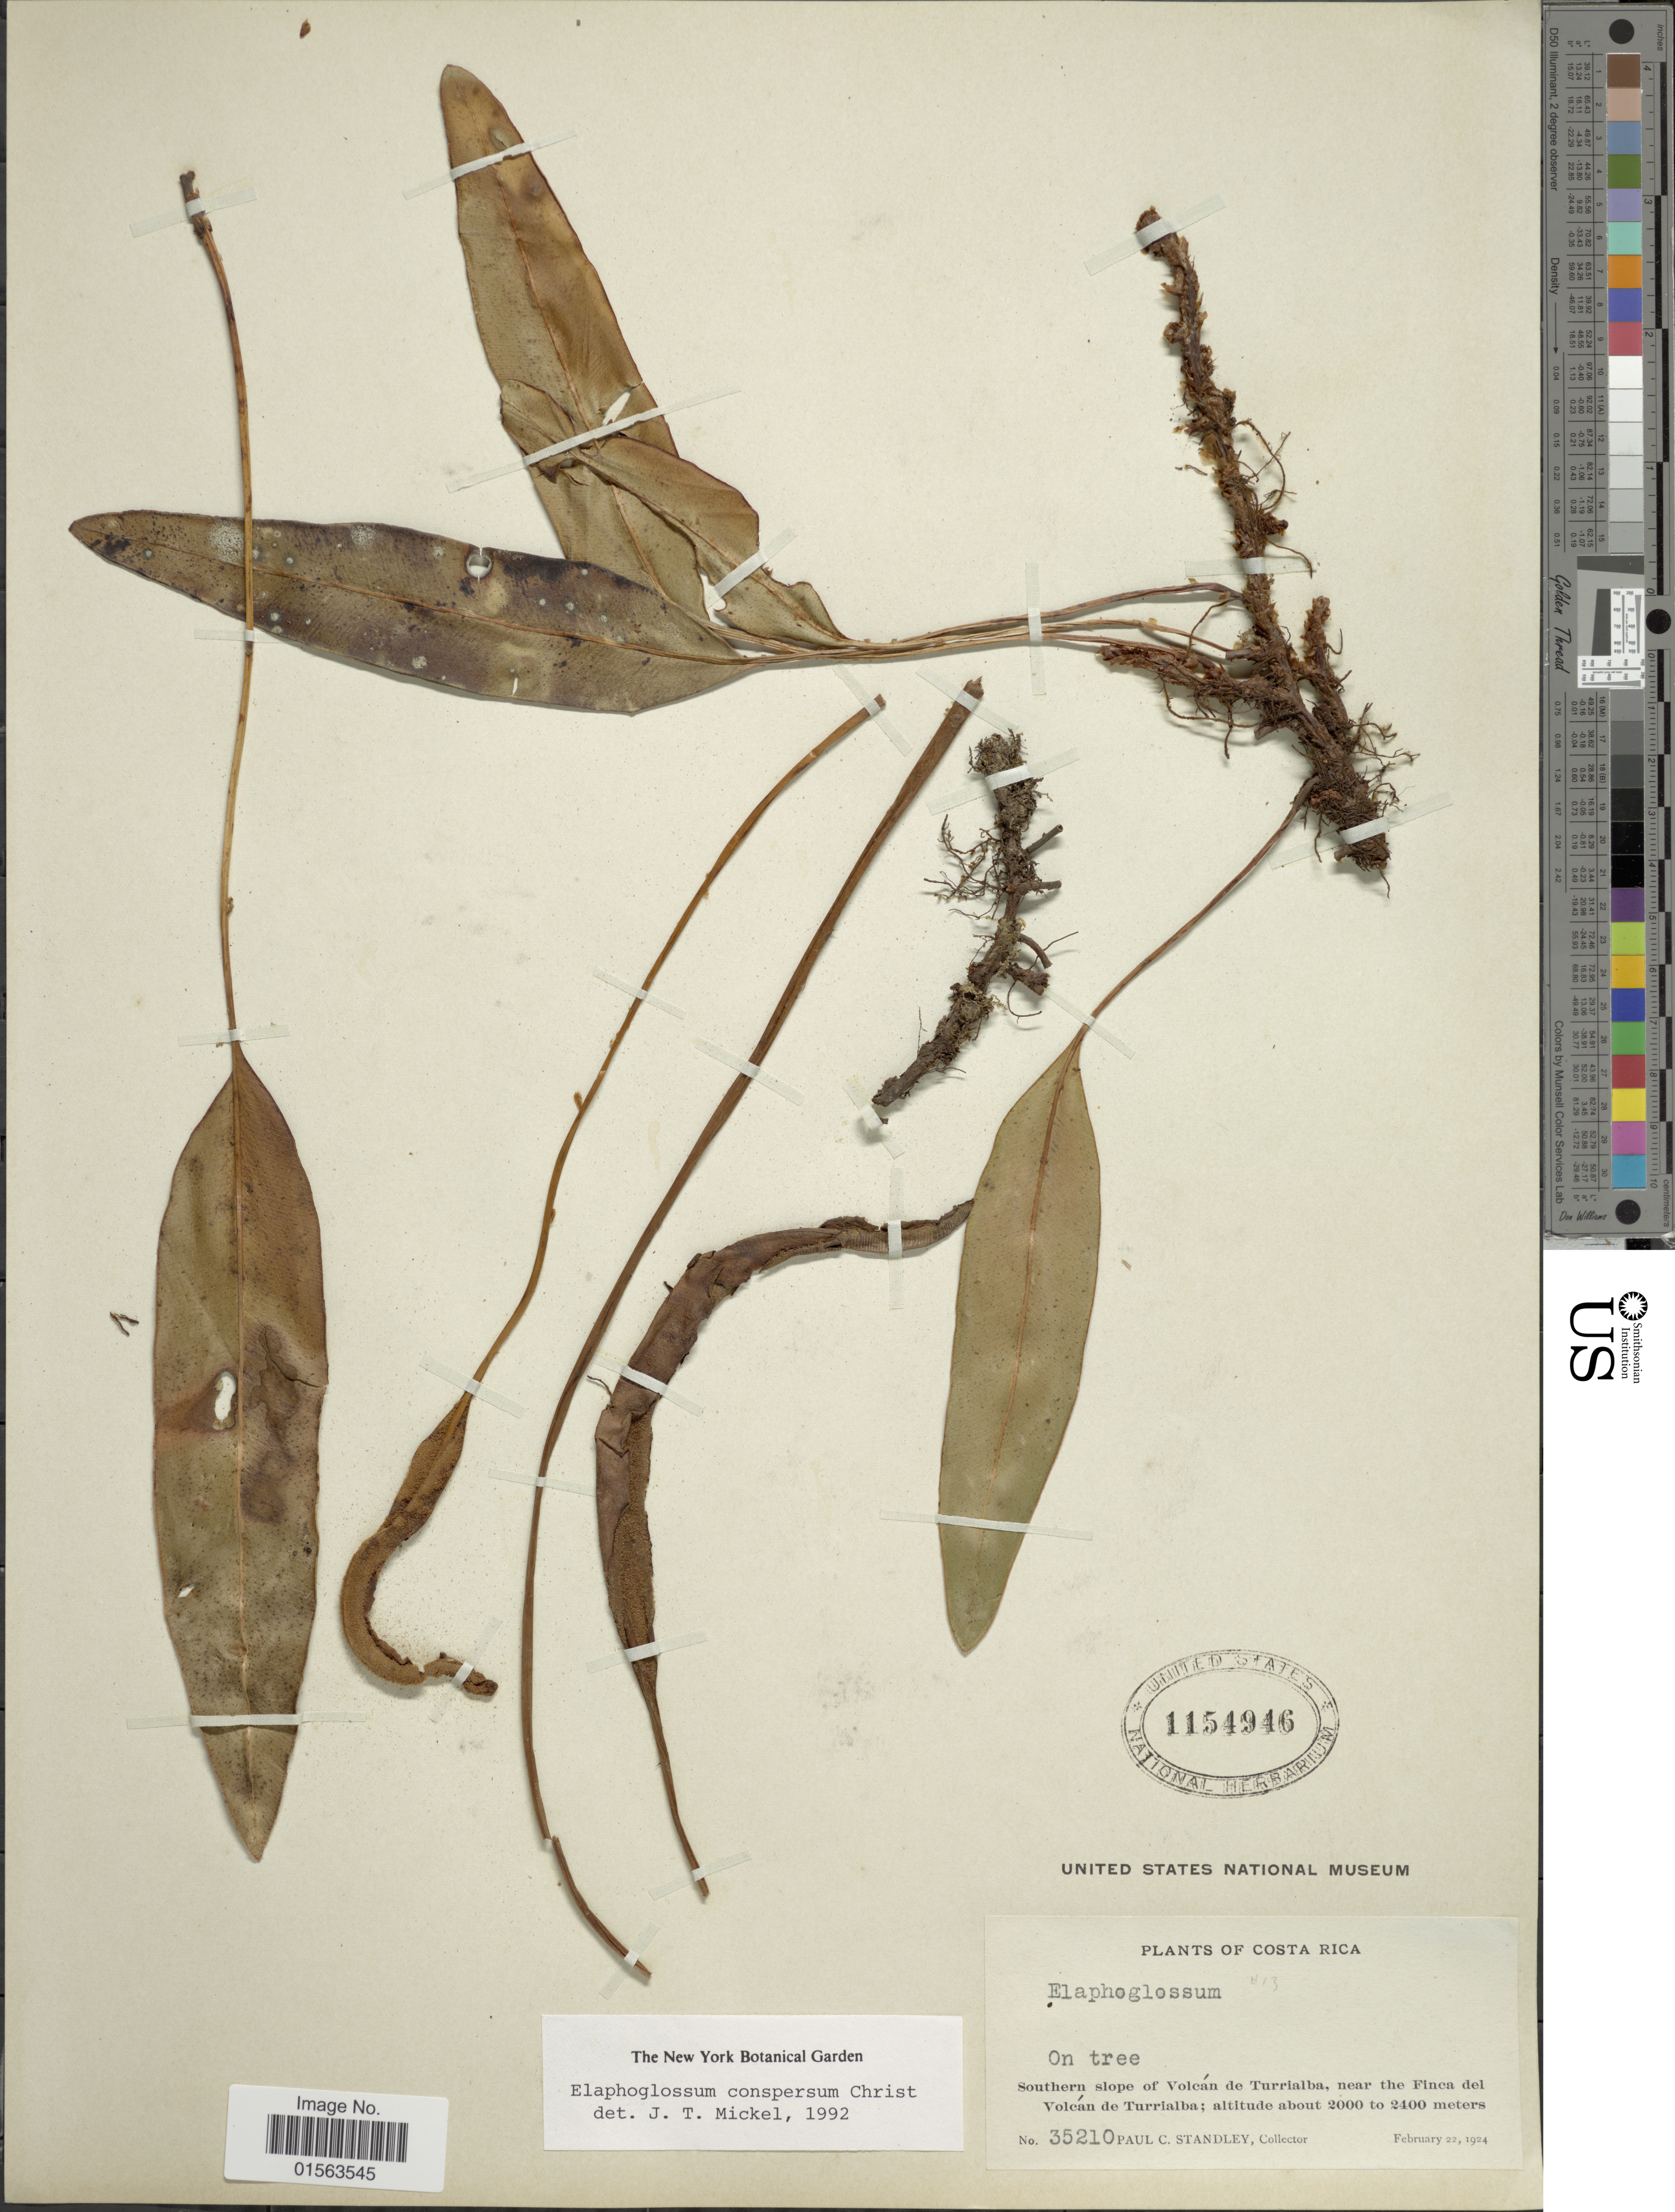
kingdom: Plantae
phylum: Tracheophyta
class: Polypodiopsida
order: Polypodiales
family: Dryopteridaceae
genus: Elaphoglossum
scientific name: Elaphoglossum conspersum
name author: Christ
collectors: P. C. Standley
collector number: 35210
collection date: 1924-02-22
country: Costa Rica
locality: Southern slope of Volcan de Turrialba, near the Finca del Volcan de Turrialba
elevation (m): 2000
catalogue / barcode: US 1154946